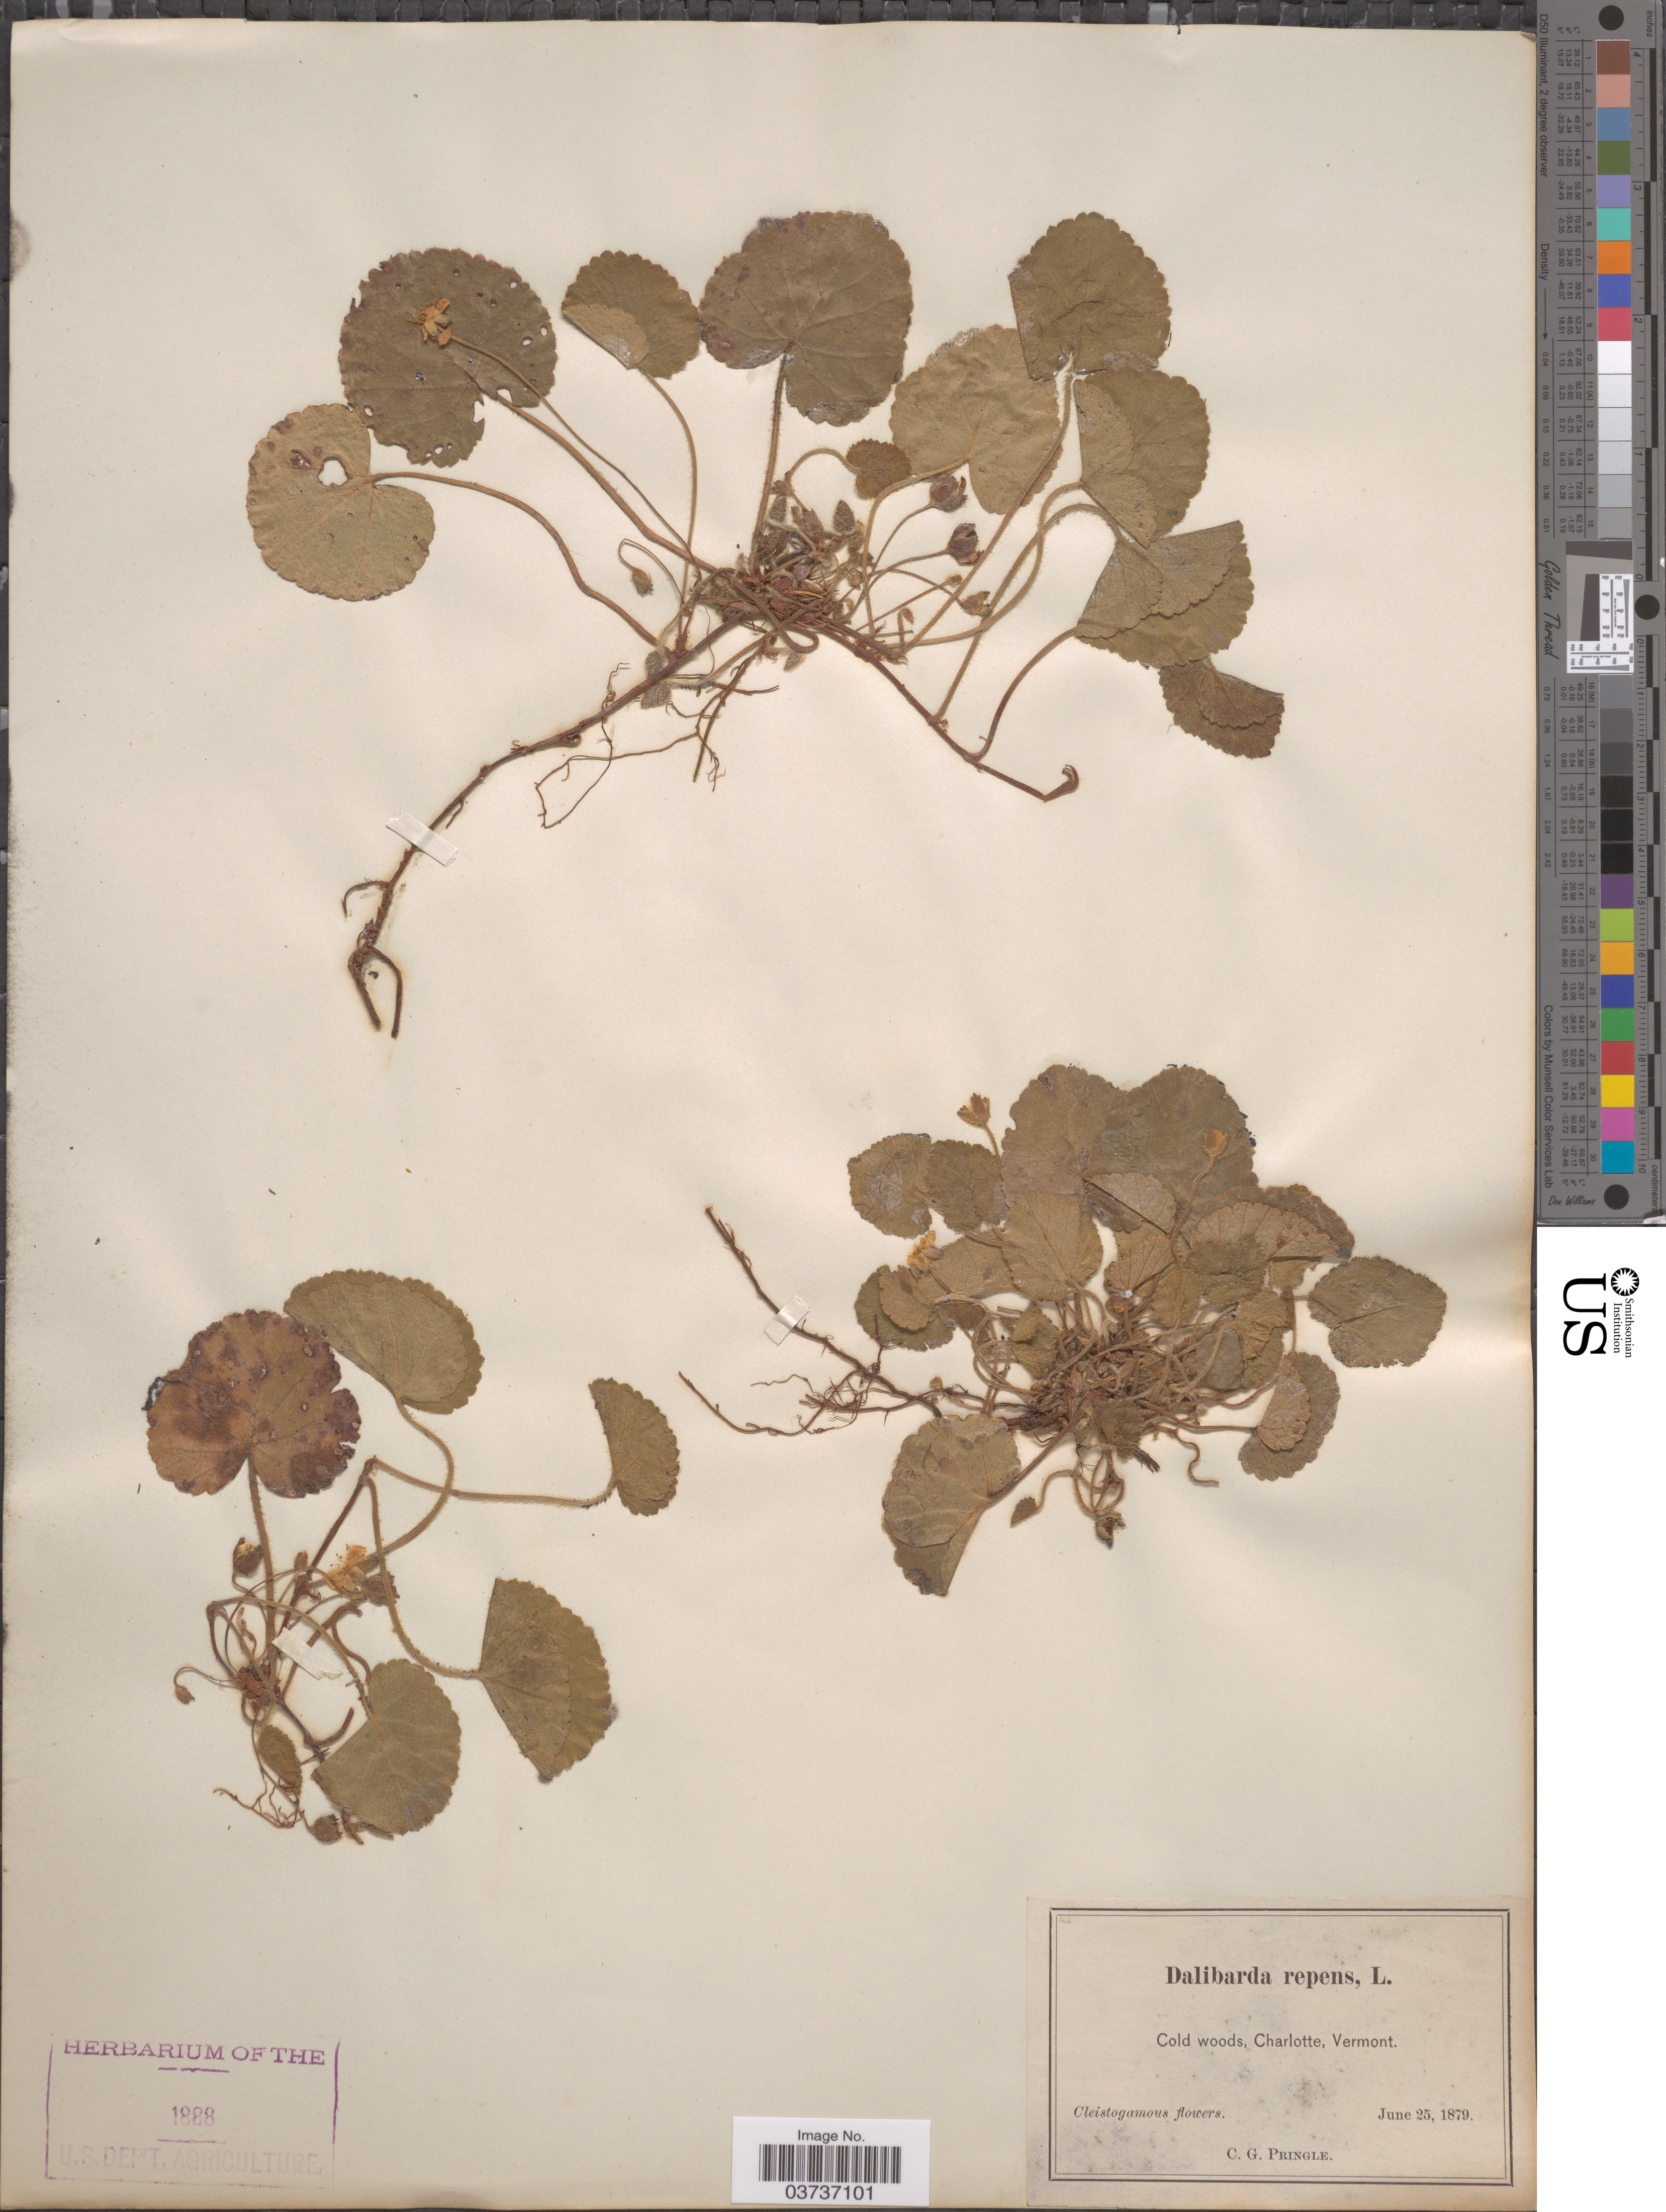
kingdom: Plantae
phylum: Tracheophyta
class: Magnoliopsida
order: Rosales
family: Rosaceae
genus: Dalibarda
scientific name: Dalibarda repens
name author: L.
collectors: C. G. Pringle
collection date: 1879-06-25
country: United States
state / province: Vermont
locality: Cold woods, Charlotte.